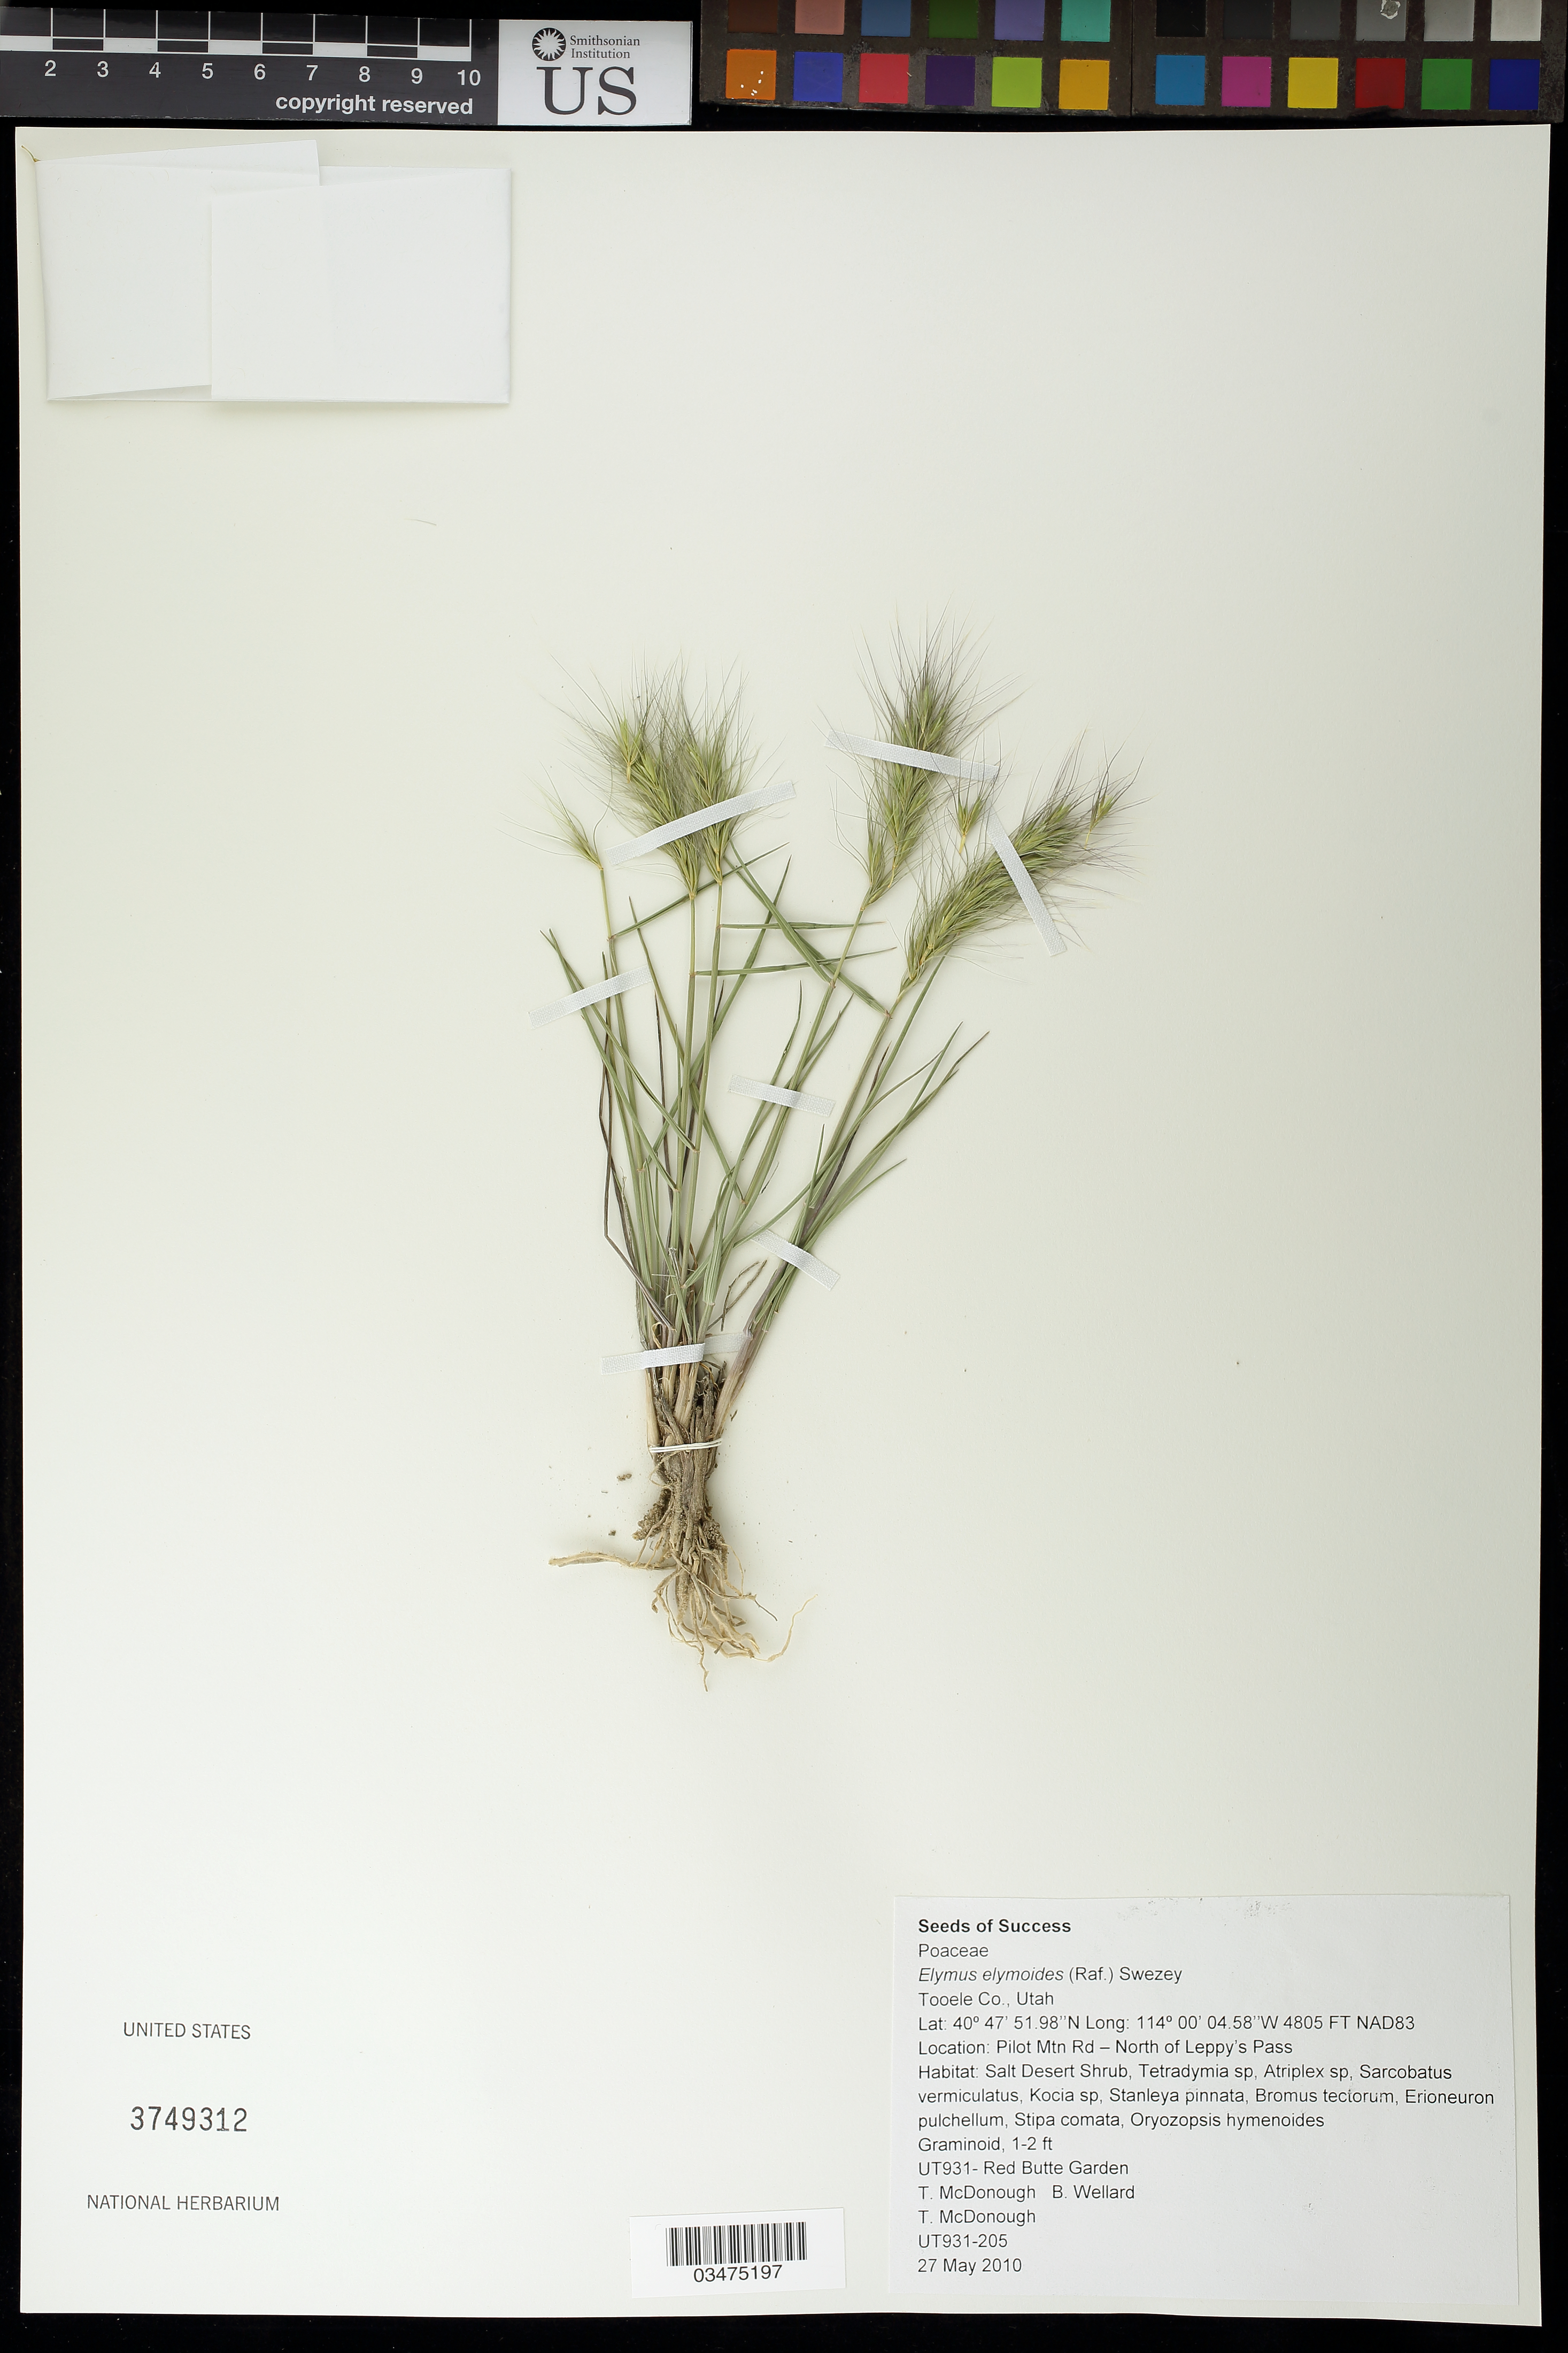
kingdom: Plantae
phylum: Tracheophyta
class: Liliopsida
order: Poales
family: Poaceae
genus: Elymus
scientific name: Elymus elymoides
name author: (Raf.) Swezey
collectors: T. McDonough & B. Wellard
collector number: UT931-205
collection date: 2010-05-27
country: United States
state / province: Utah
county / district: Tooele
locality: Pilot Mtn Rd-N of Leppy's Pass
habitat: Salt desert shrub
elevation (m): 1465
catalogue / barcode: US 3749312